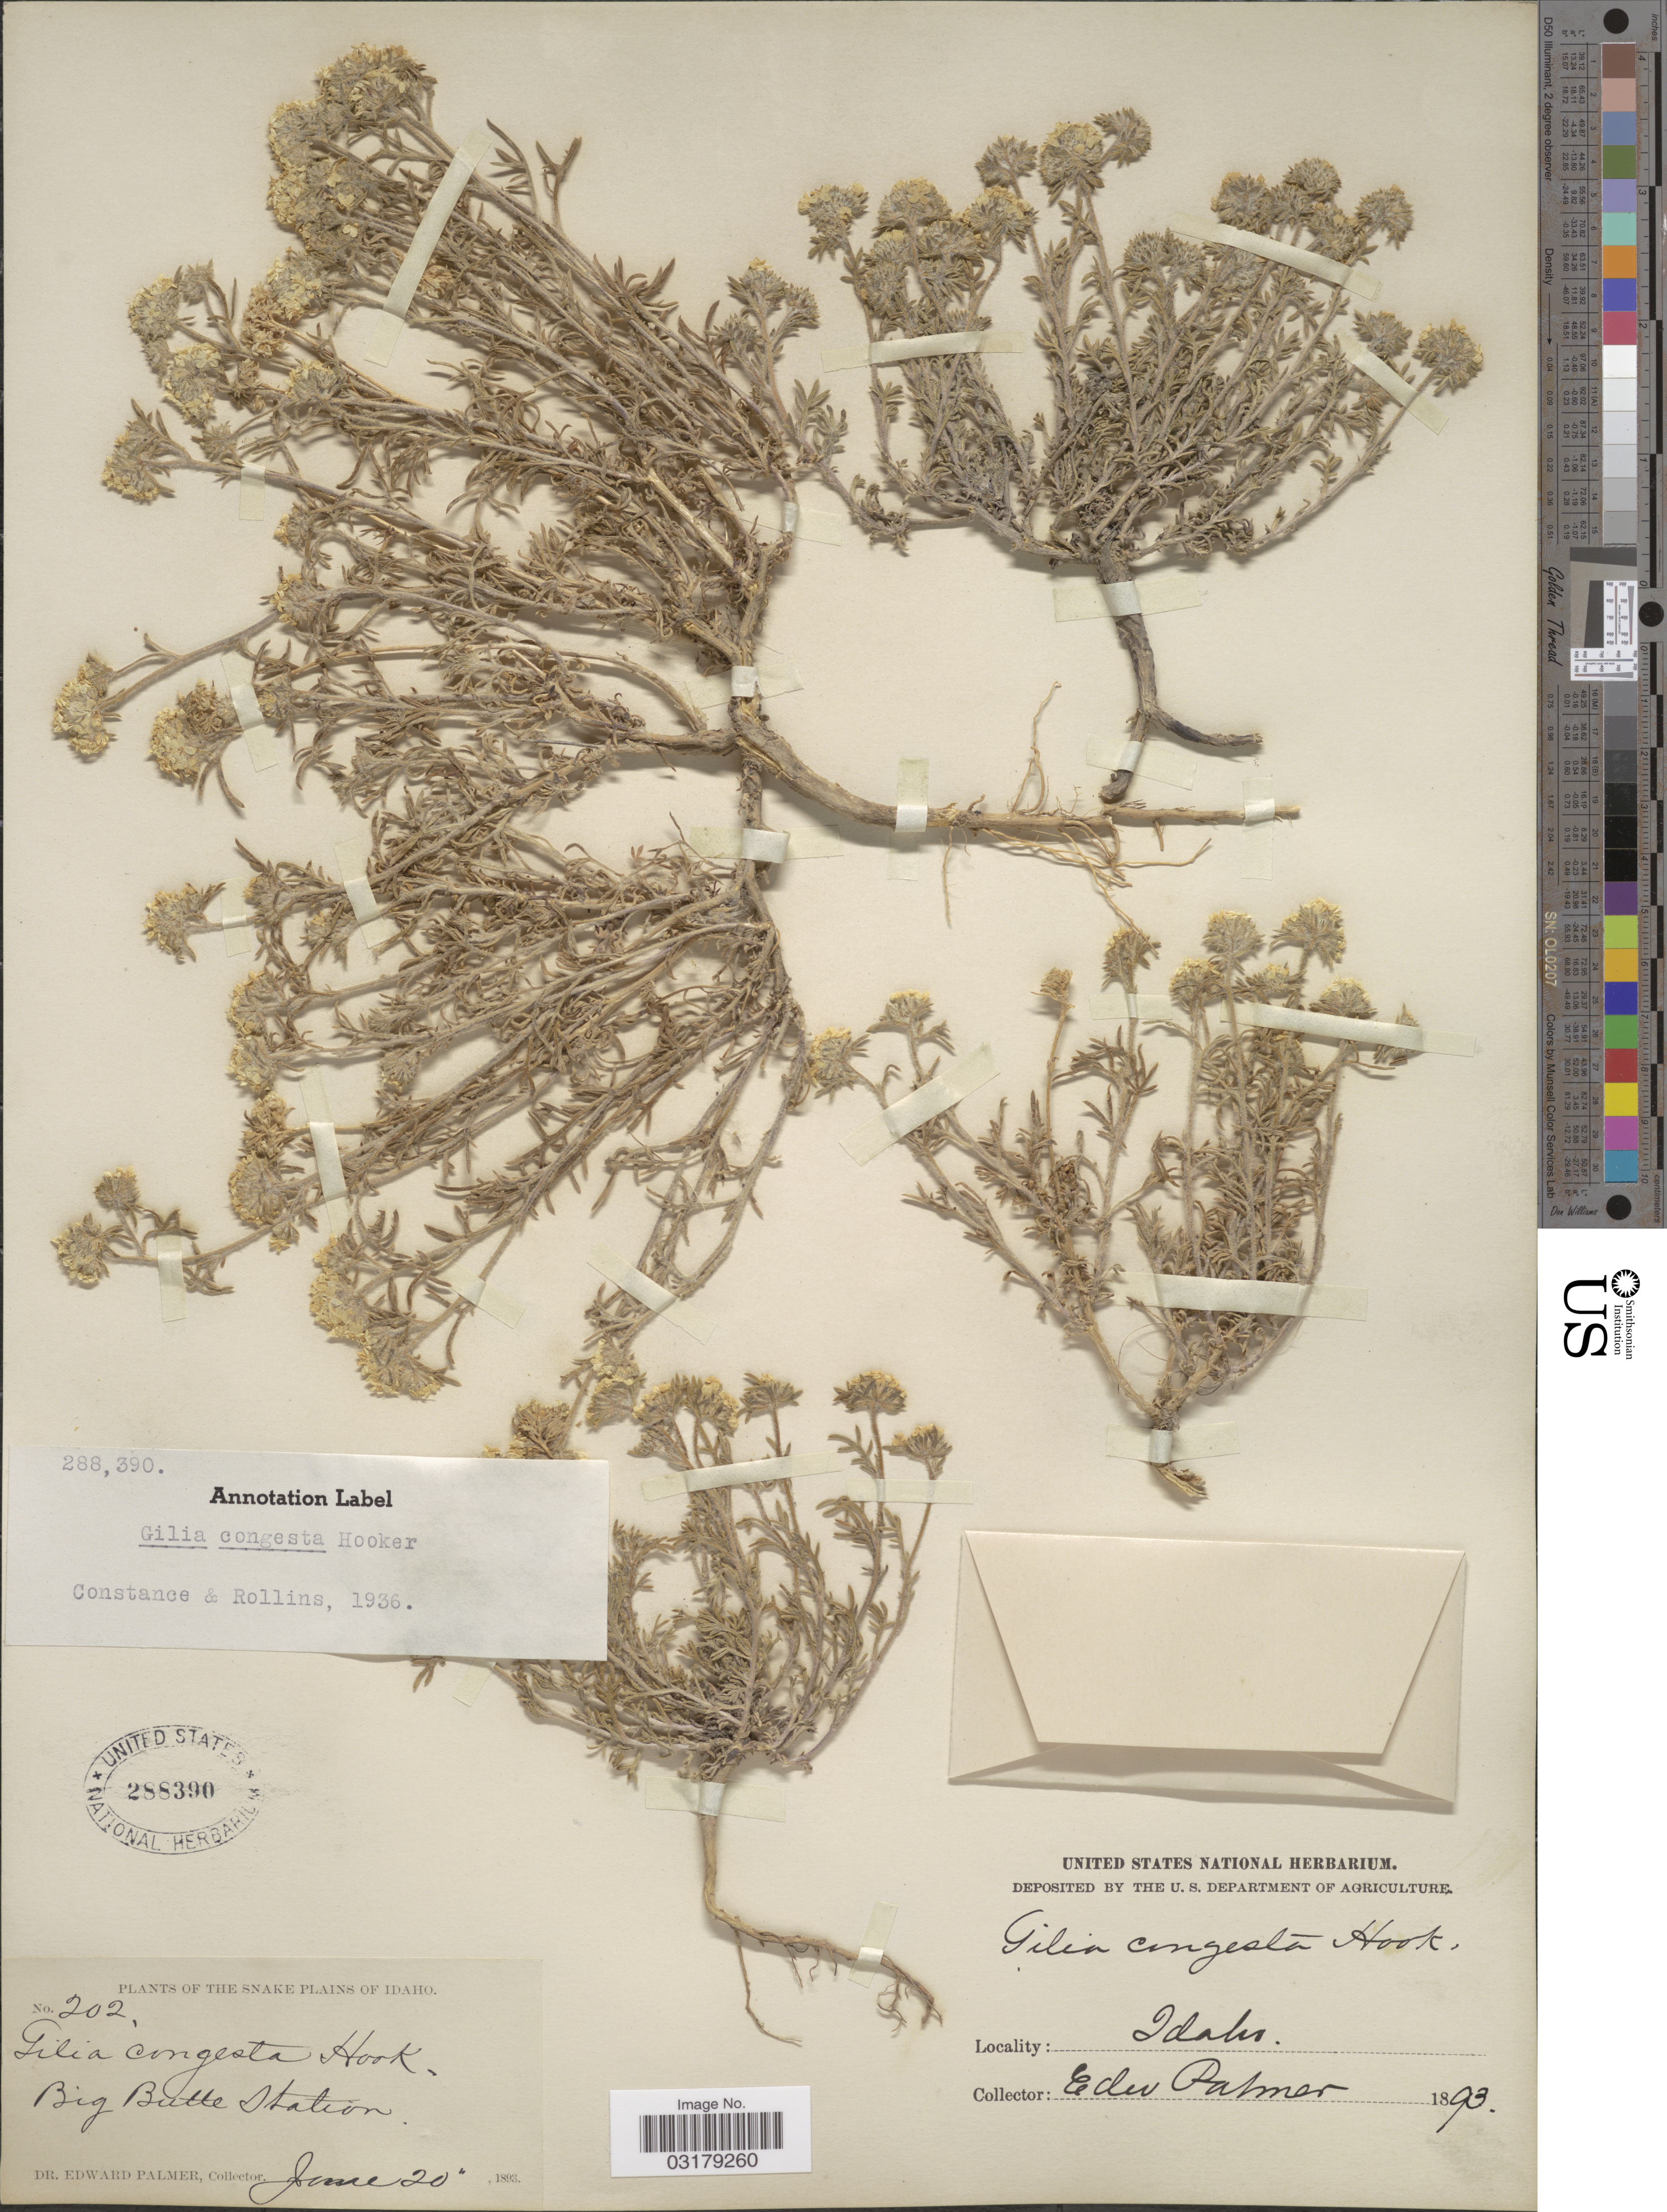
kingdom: Plantae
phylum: Tracheophyta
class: Magnoliopsida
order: Ericales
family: Polemoniaceae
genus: Ipomopsis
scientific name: Ipomopsis congesta subsp. congesta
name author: (Hook.) V.E. Grant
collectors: E. Palmer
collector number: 202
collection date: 1893-06-20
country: United States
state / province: Idaho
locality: Snake Plains of Idaho. Big Butte Station.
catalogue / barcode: US 288390